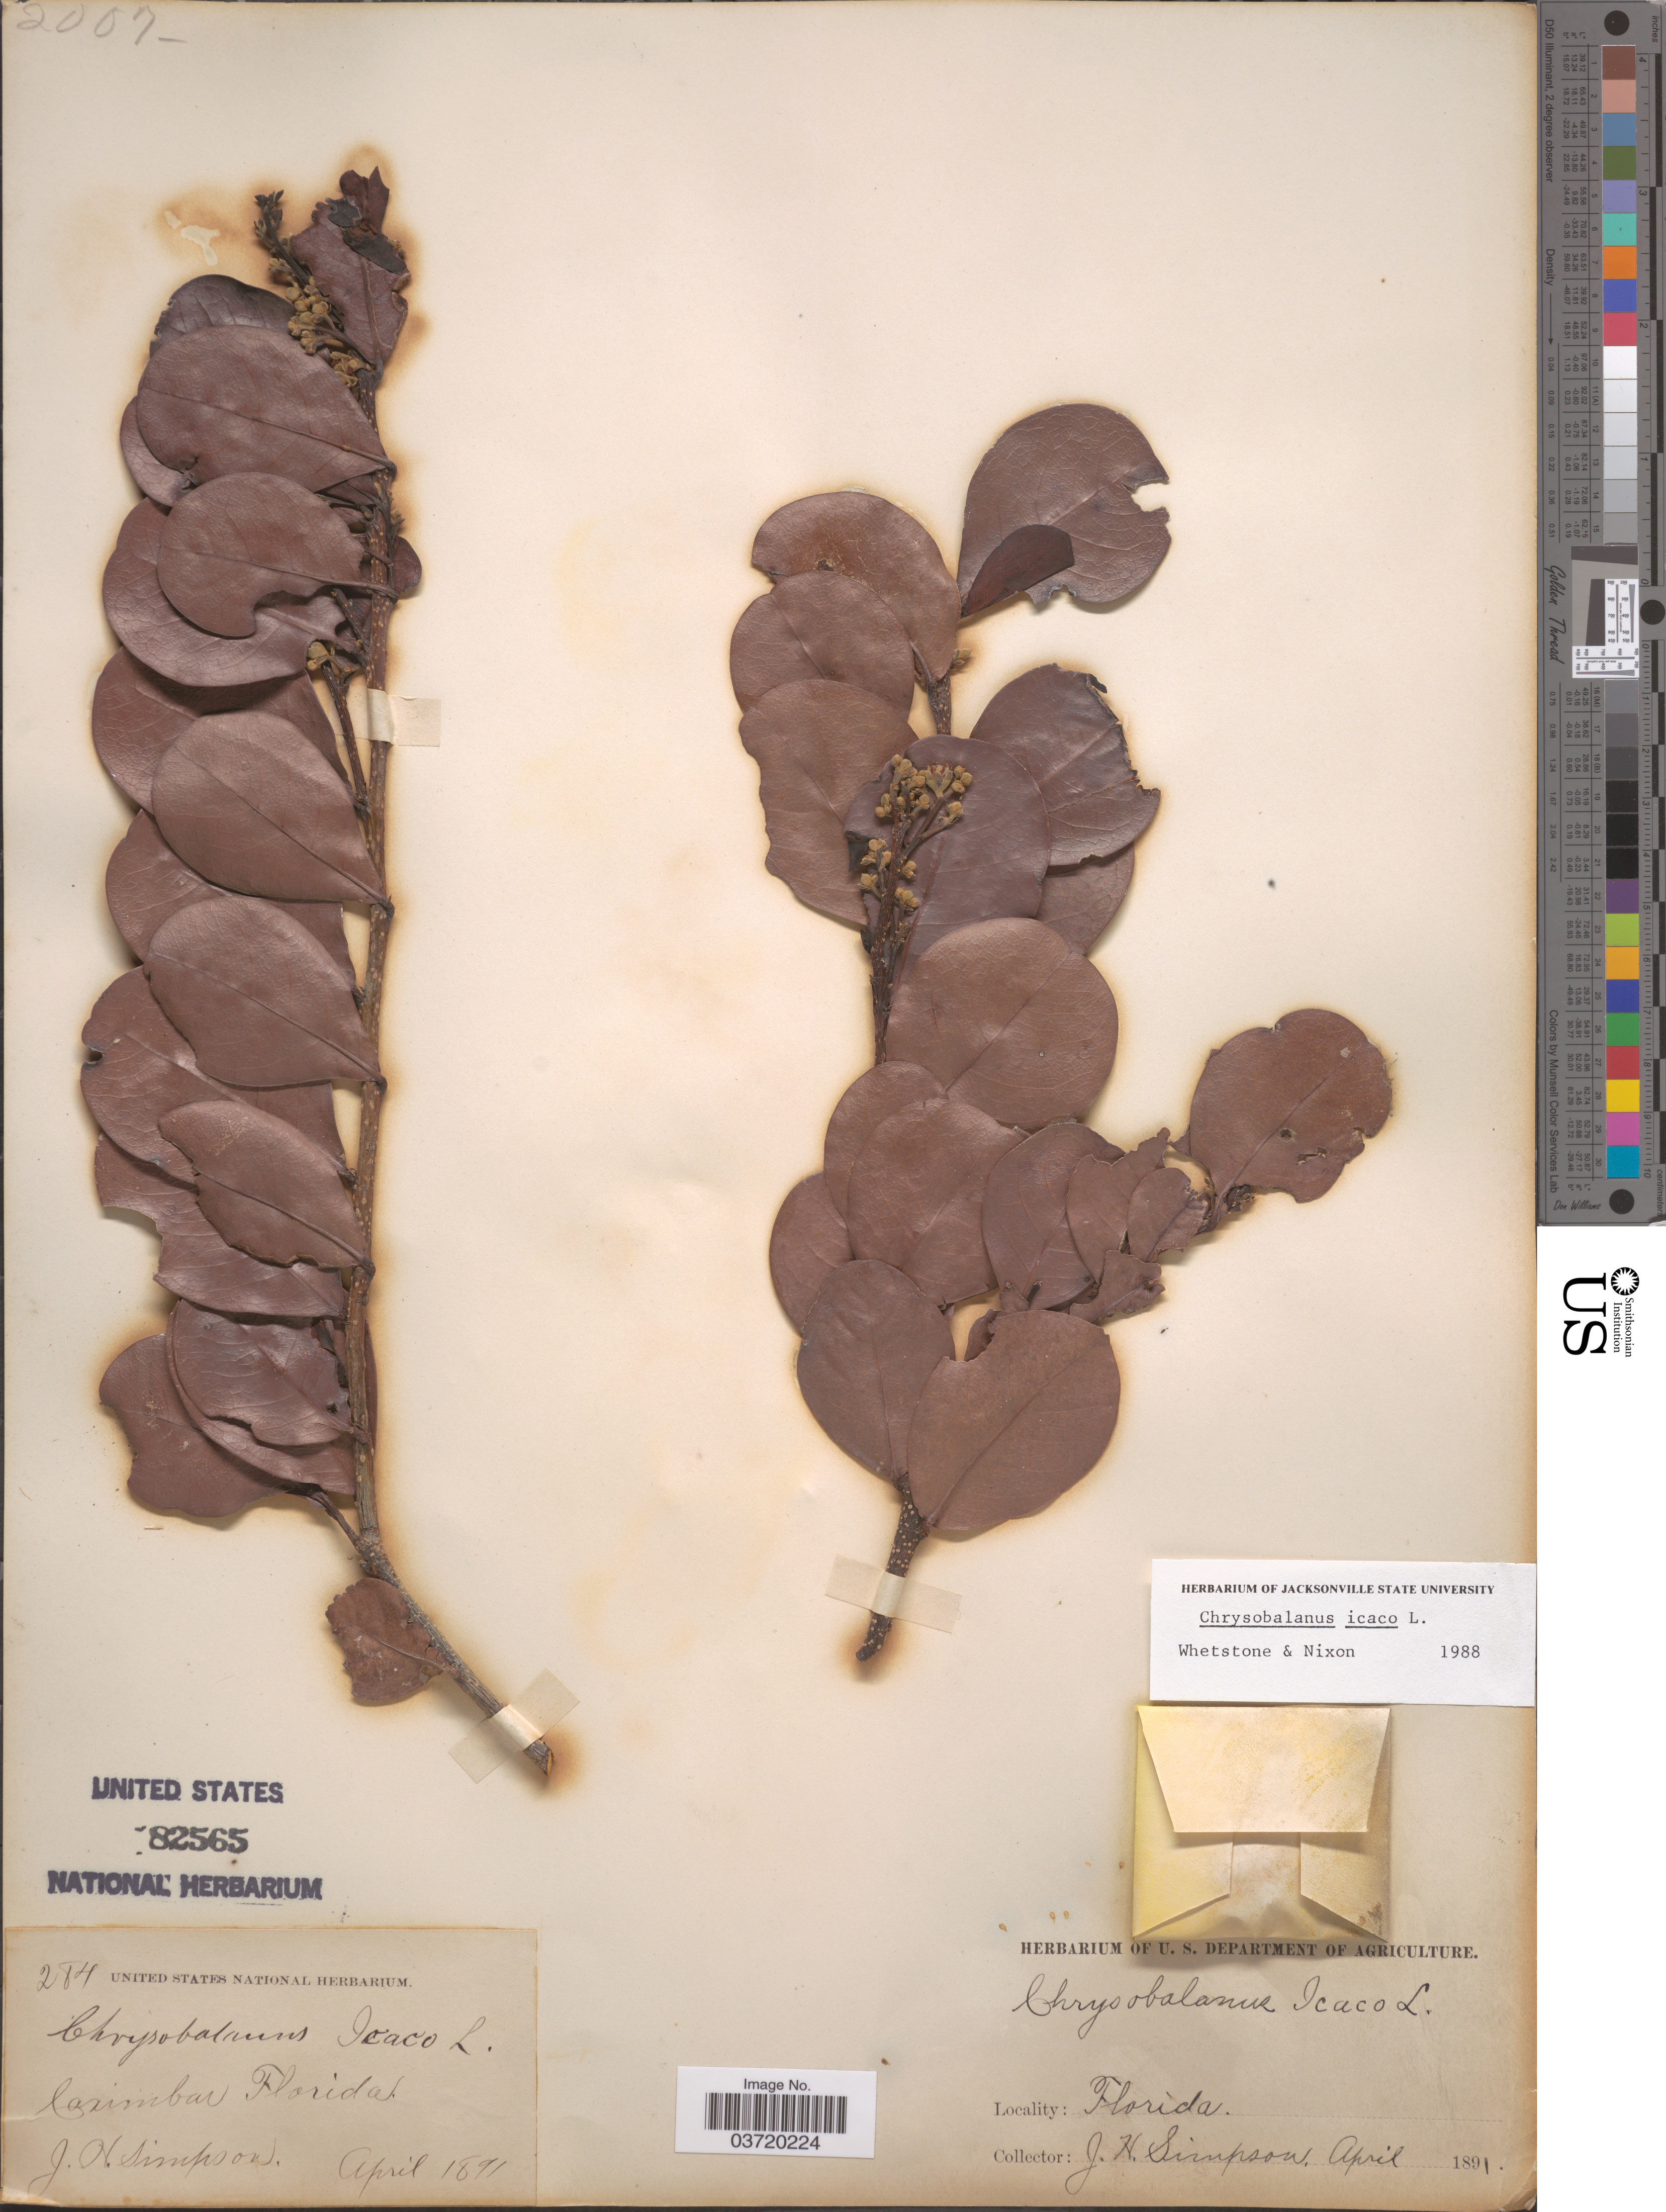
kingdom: Plantae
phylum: Tracheophyta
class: Magnoliopsida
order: Malpighiales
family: Chrysobalanaceae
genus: Chrysobalanus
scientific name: Chrysobalanus icaco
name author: L.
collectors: J. H. Simpson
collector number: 284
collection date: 1891-04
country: United States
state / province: Florida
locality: Caximbar.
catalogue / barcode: US 82565